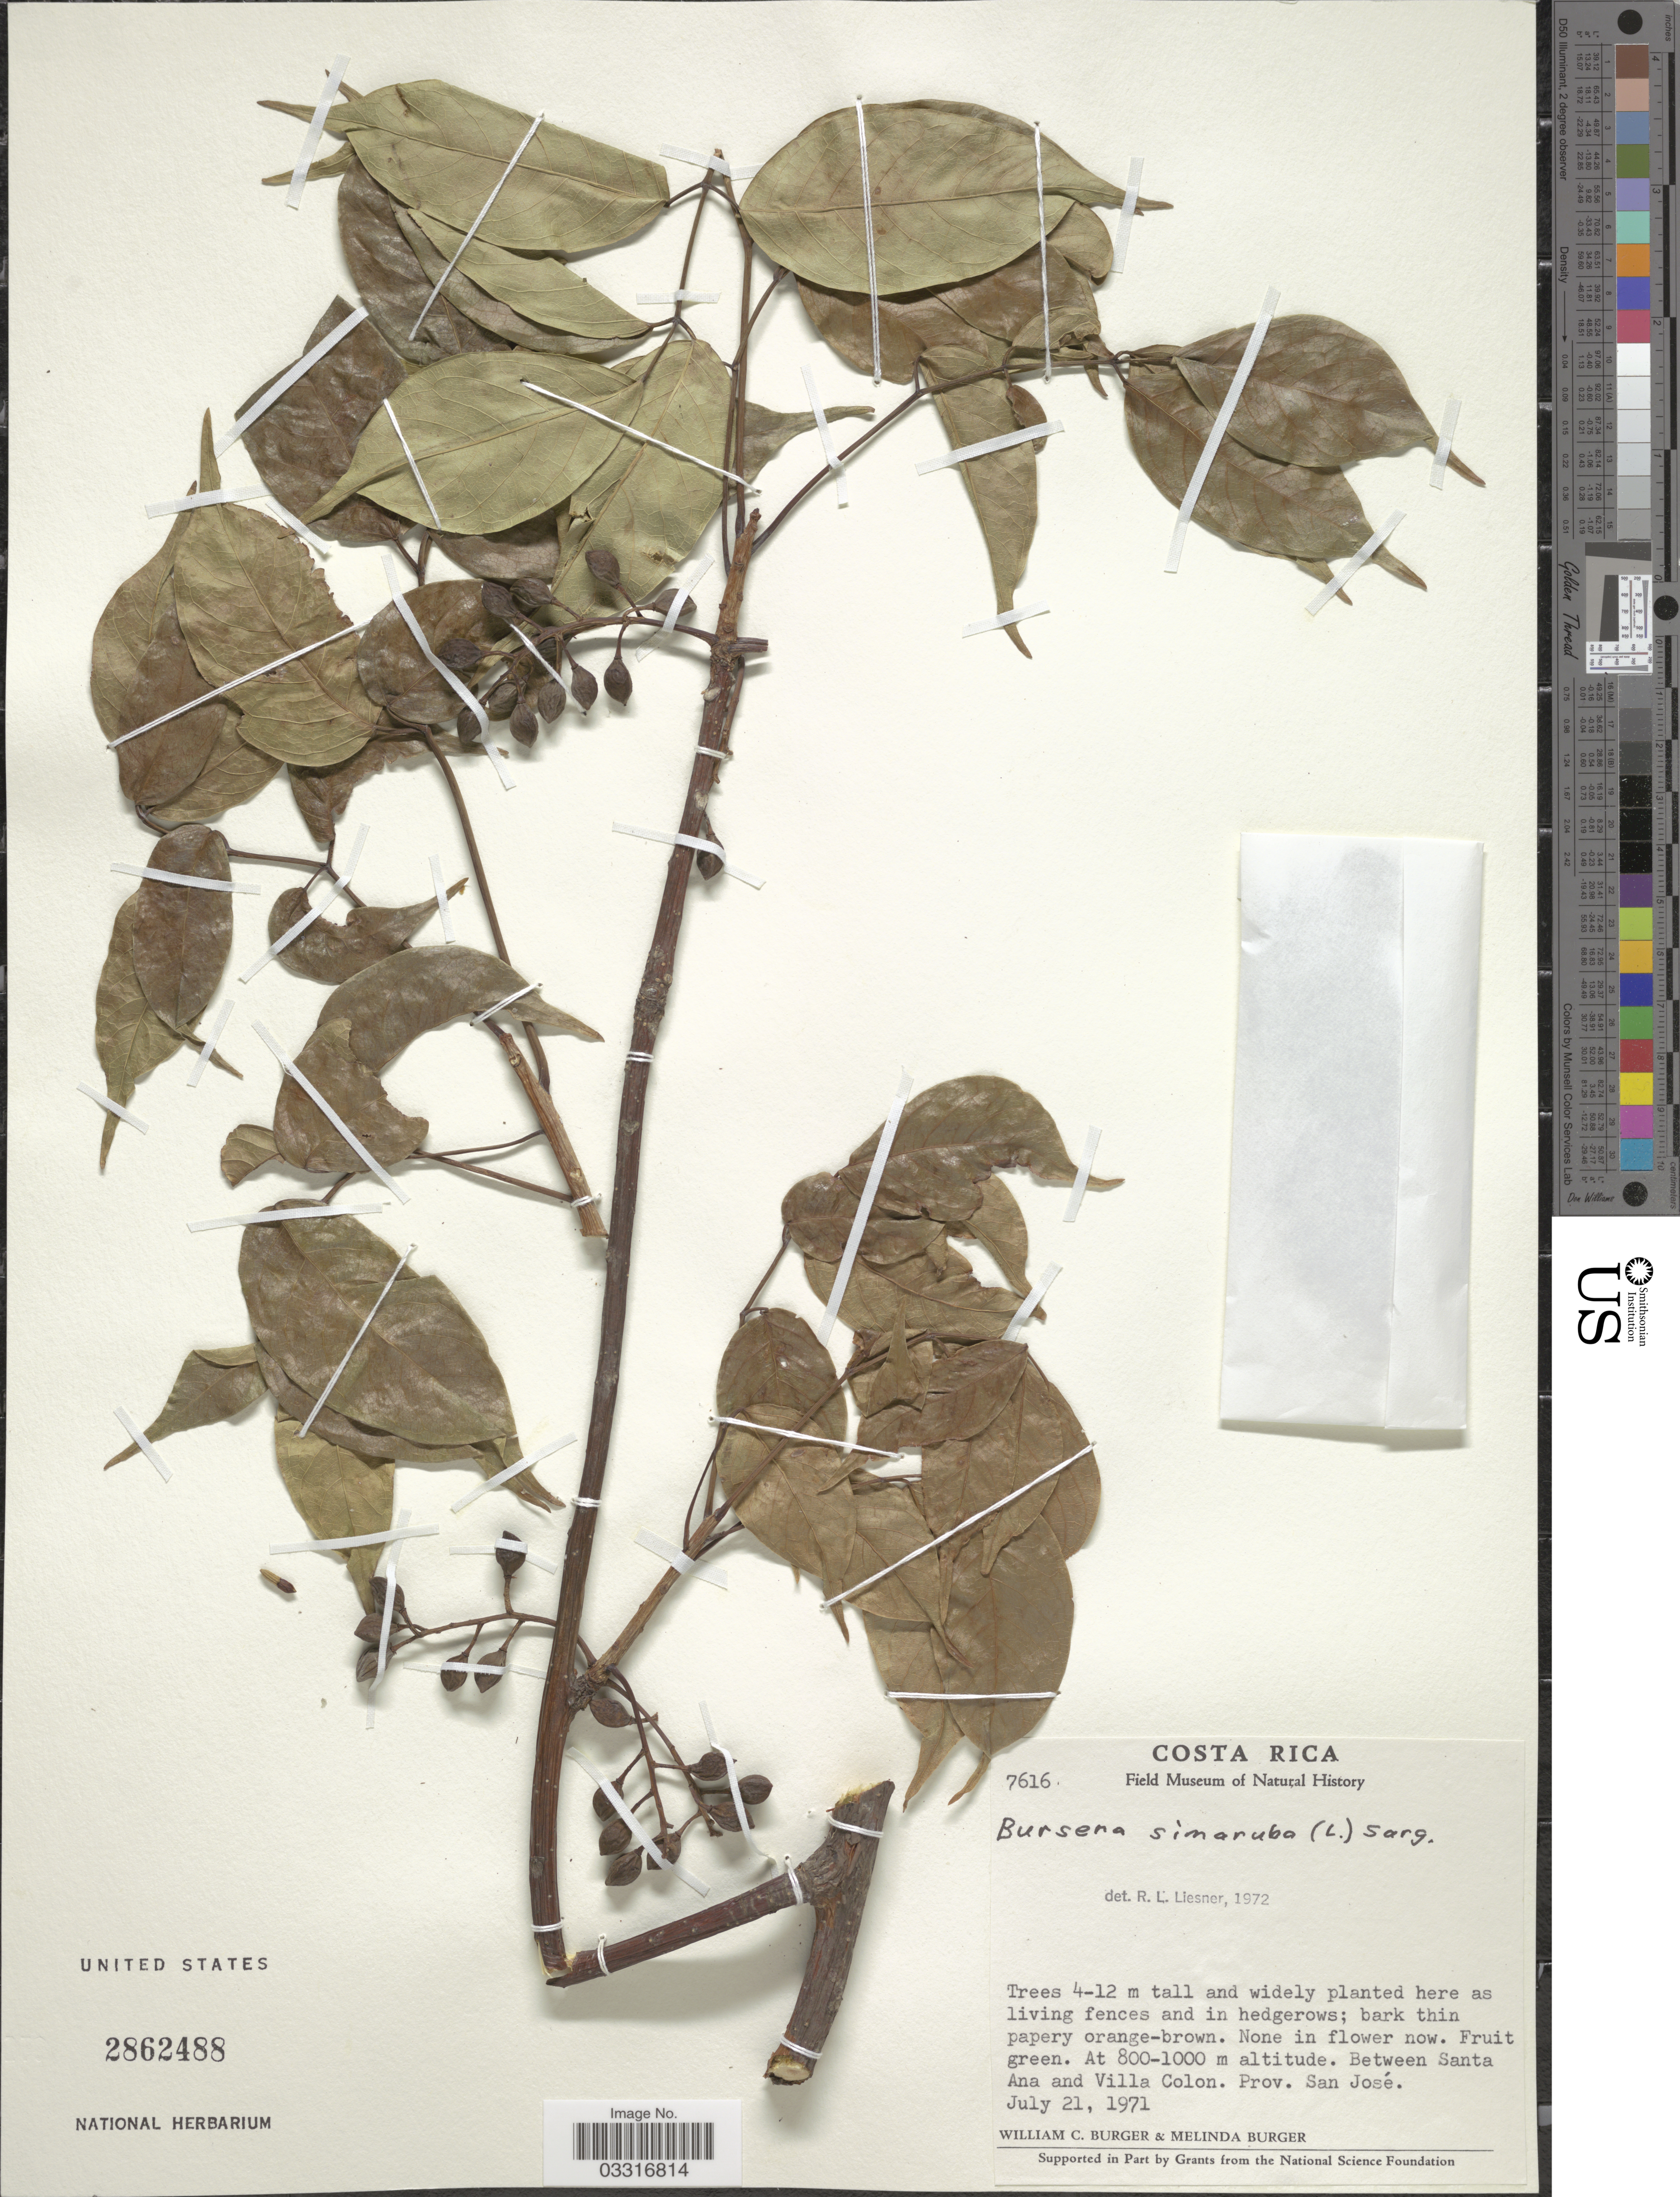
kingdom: Plantae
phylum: Tracheophyta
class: Magnoliopsida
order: Sapindales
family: Burseraceae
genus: Bursera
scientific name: Bursera simaruba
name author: (L.) Sarg.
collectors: W. Burger & M. Burger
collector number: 7616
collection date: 1971-07-21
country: Costa Rica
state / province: San José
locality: Between Santa Ana and Villa Colon.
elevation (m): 800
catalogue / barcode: US 2862488